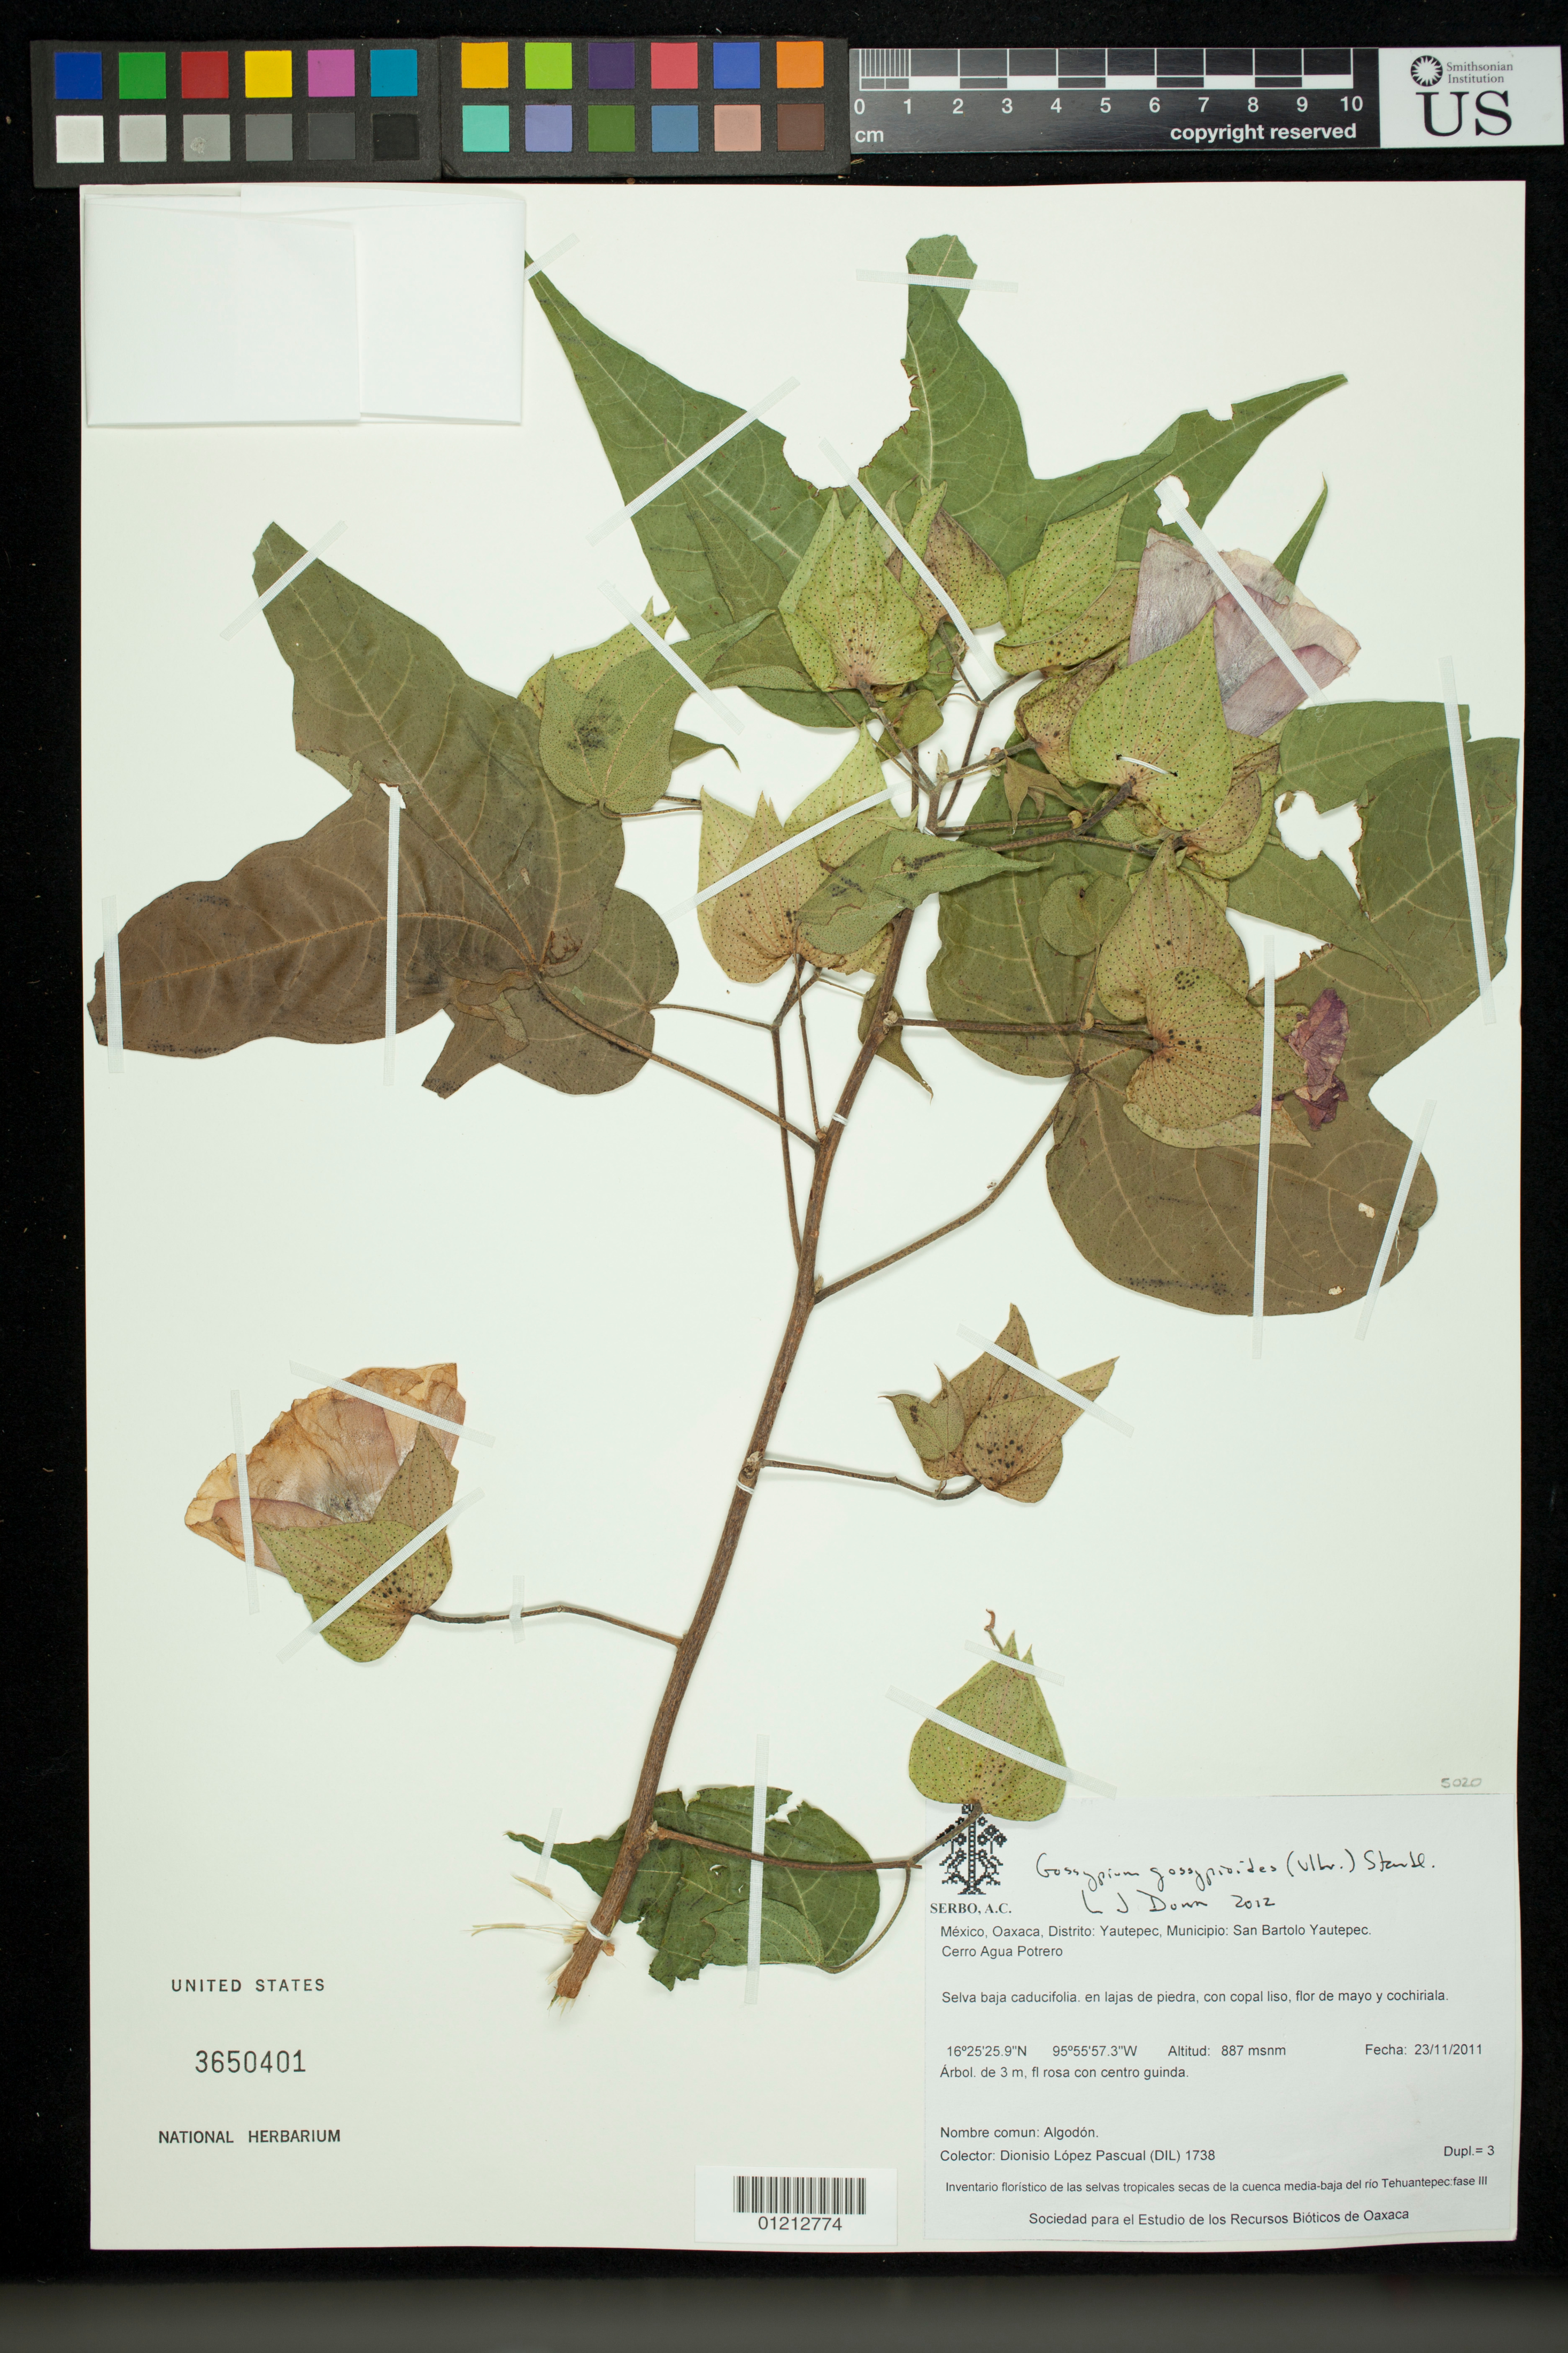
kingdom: Plantae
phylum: Tracheophyta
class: Magnoliopsida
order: Malvales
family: Malvaceae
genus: Gossypium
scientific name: Gossypium gossypioides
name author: (Ulbr.) Standl.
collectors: D. Lopez Pascual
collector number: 1738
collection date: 2011-11-23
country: Mexico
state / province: Oaxaca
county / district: San Bartolo Yautepec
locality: Distrito: Yautepec, Municipo: San Bartolo Yautepec. Cerro Agua Potrero.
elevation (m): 887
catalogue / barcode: US 3650401